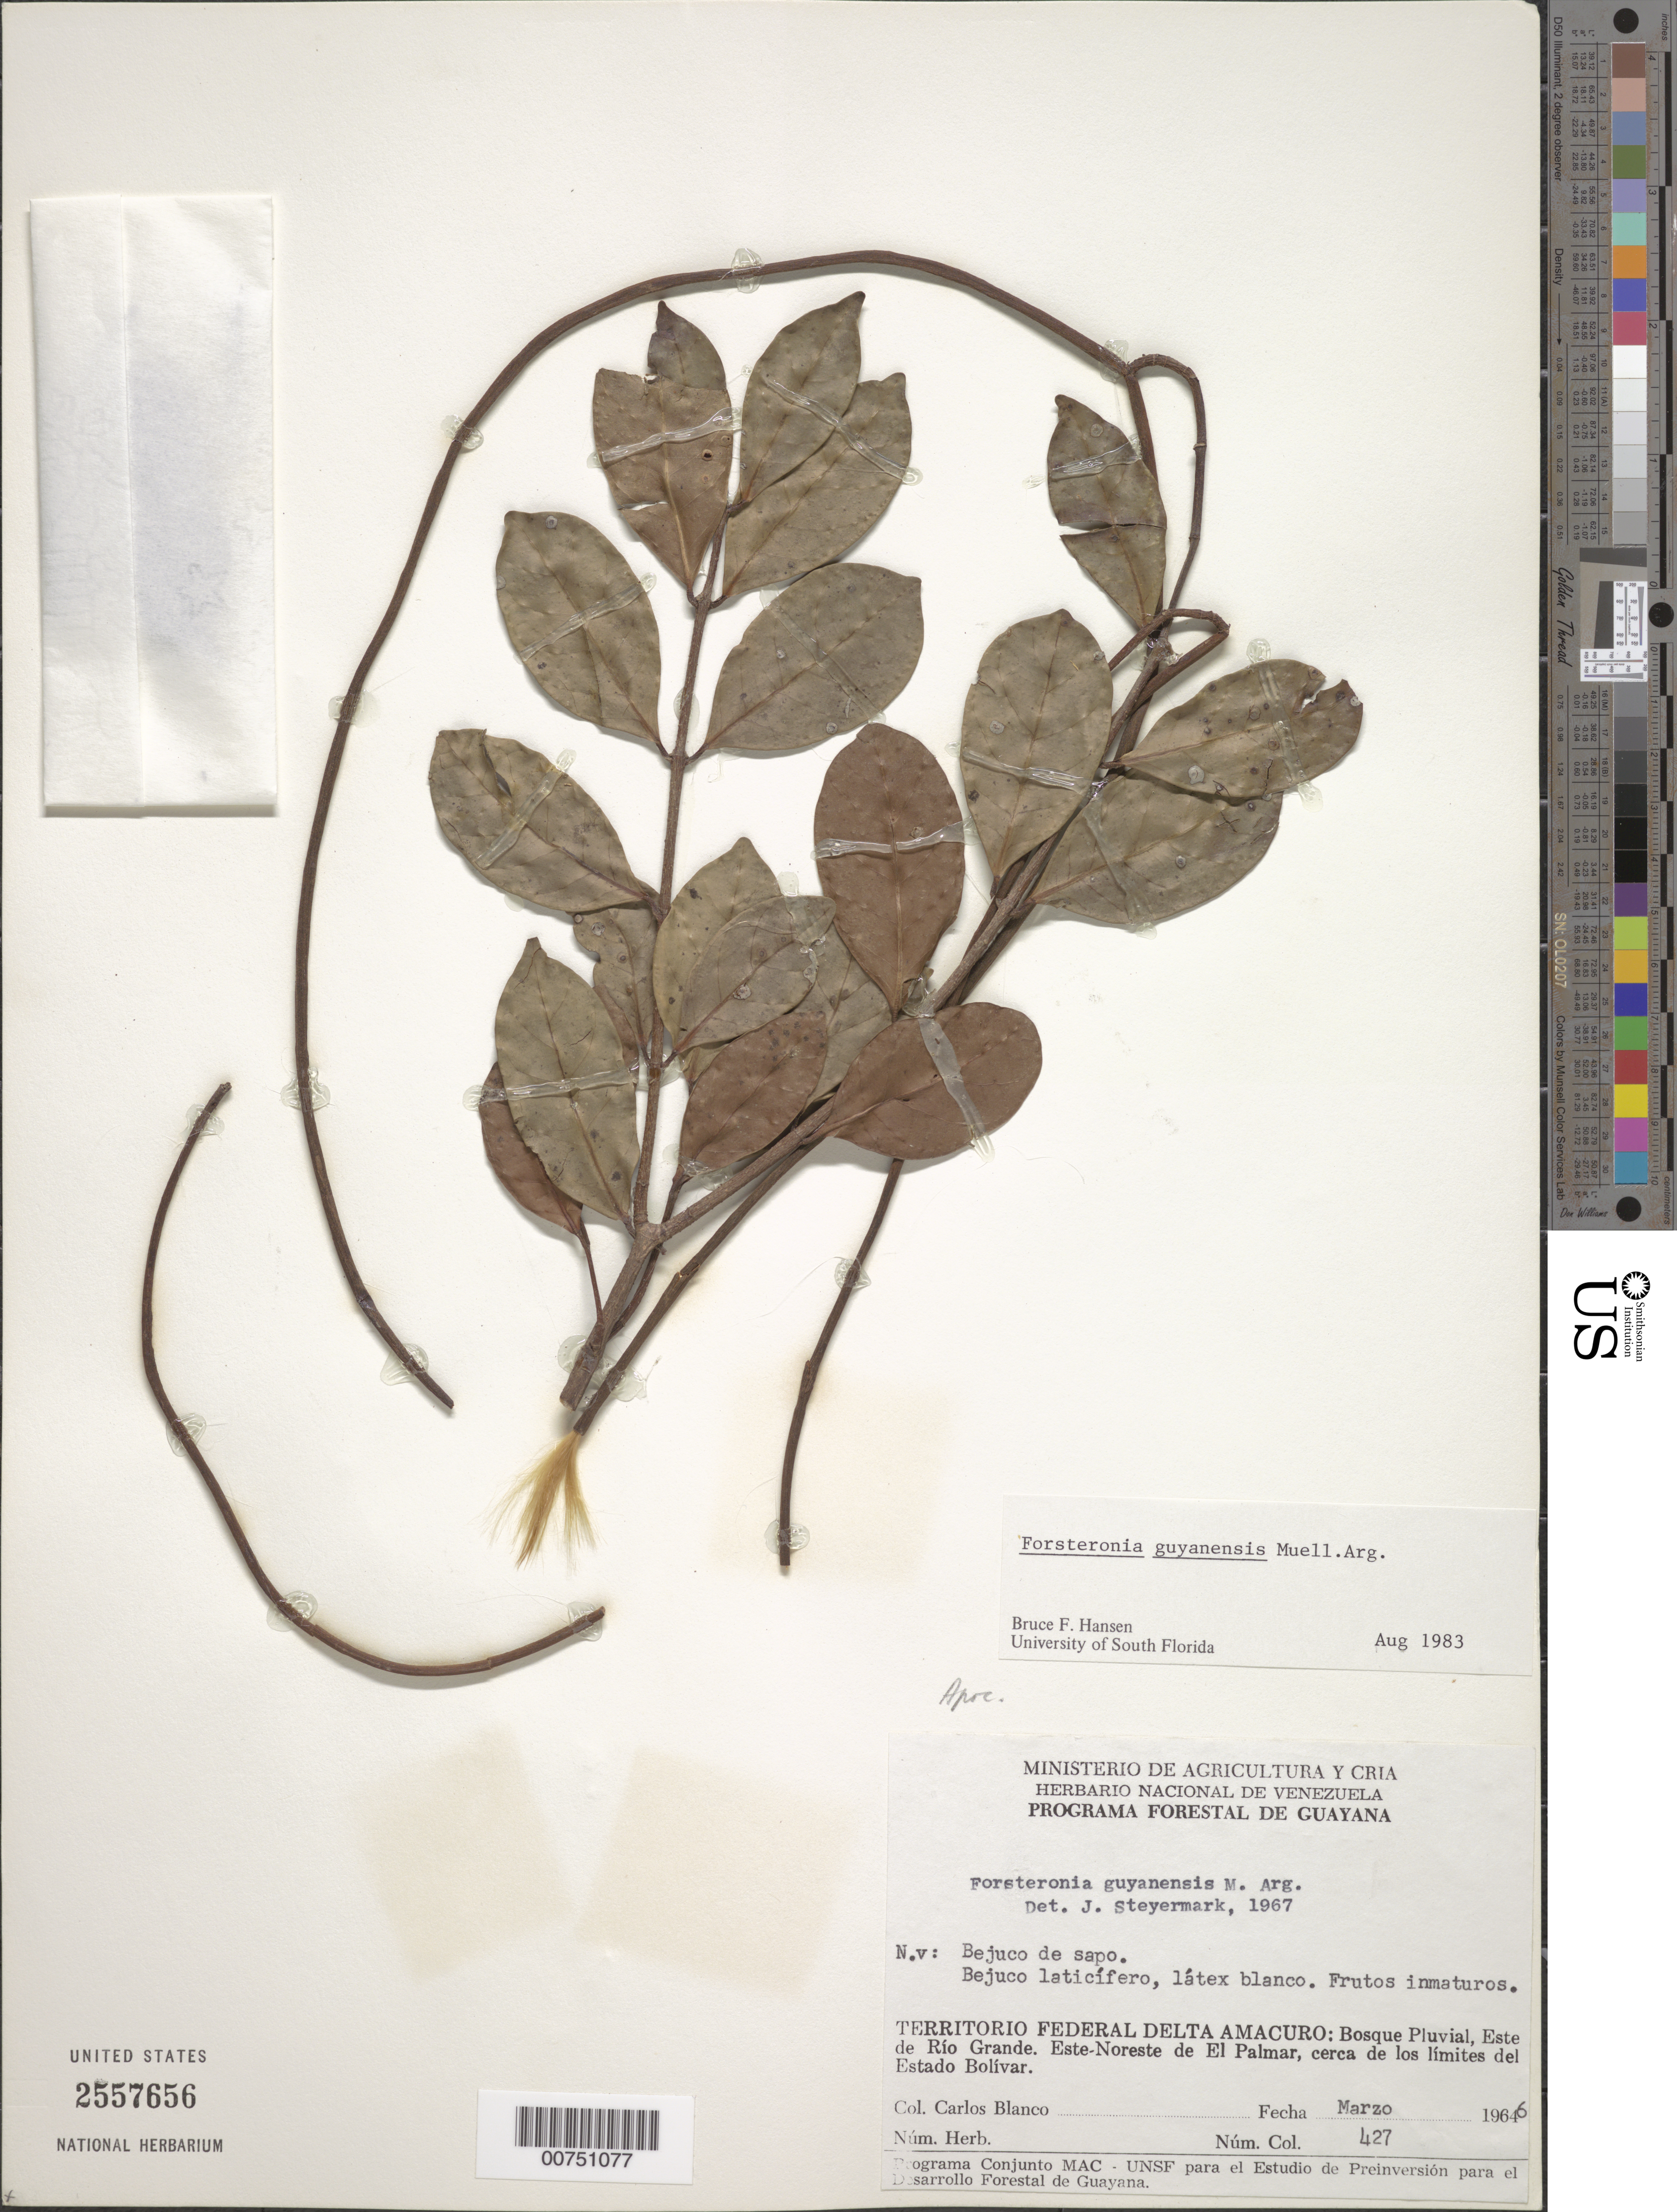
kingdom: Plantae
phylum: Tracheophyta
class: Magnoliopsida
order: Gentianales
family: Apocynaceae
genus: Forsteronia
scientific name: Forsteronia guyanensis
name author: Müll. Arg.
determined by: Steyermark, Julian A., (VEN)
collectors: C. A. Blanco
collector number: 427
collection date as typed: Mar-66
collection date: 1966-03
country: Venezuela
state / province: Delta Amacuro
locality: Río Grande, Este de; Este-Noreste de El Palmar, cerca de los limites del Estado Bolívar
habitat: Rainforest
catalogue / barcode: US 2557656